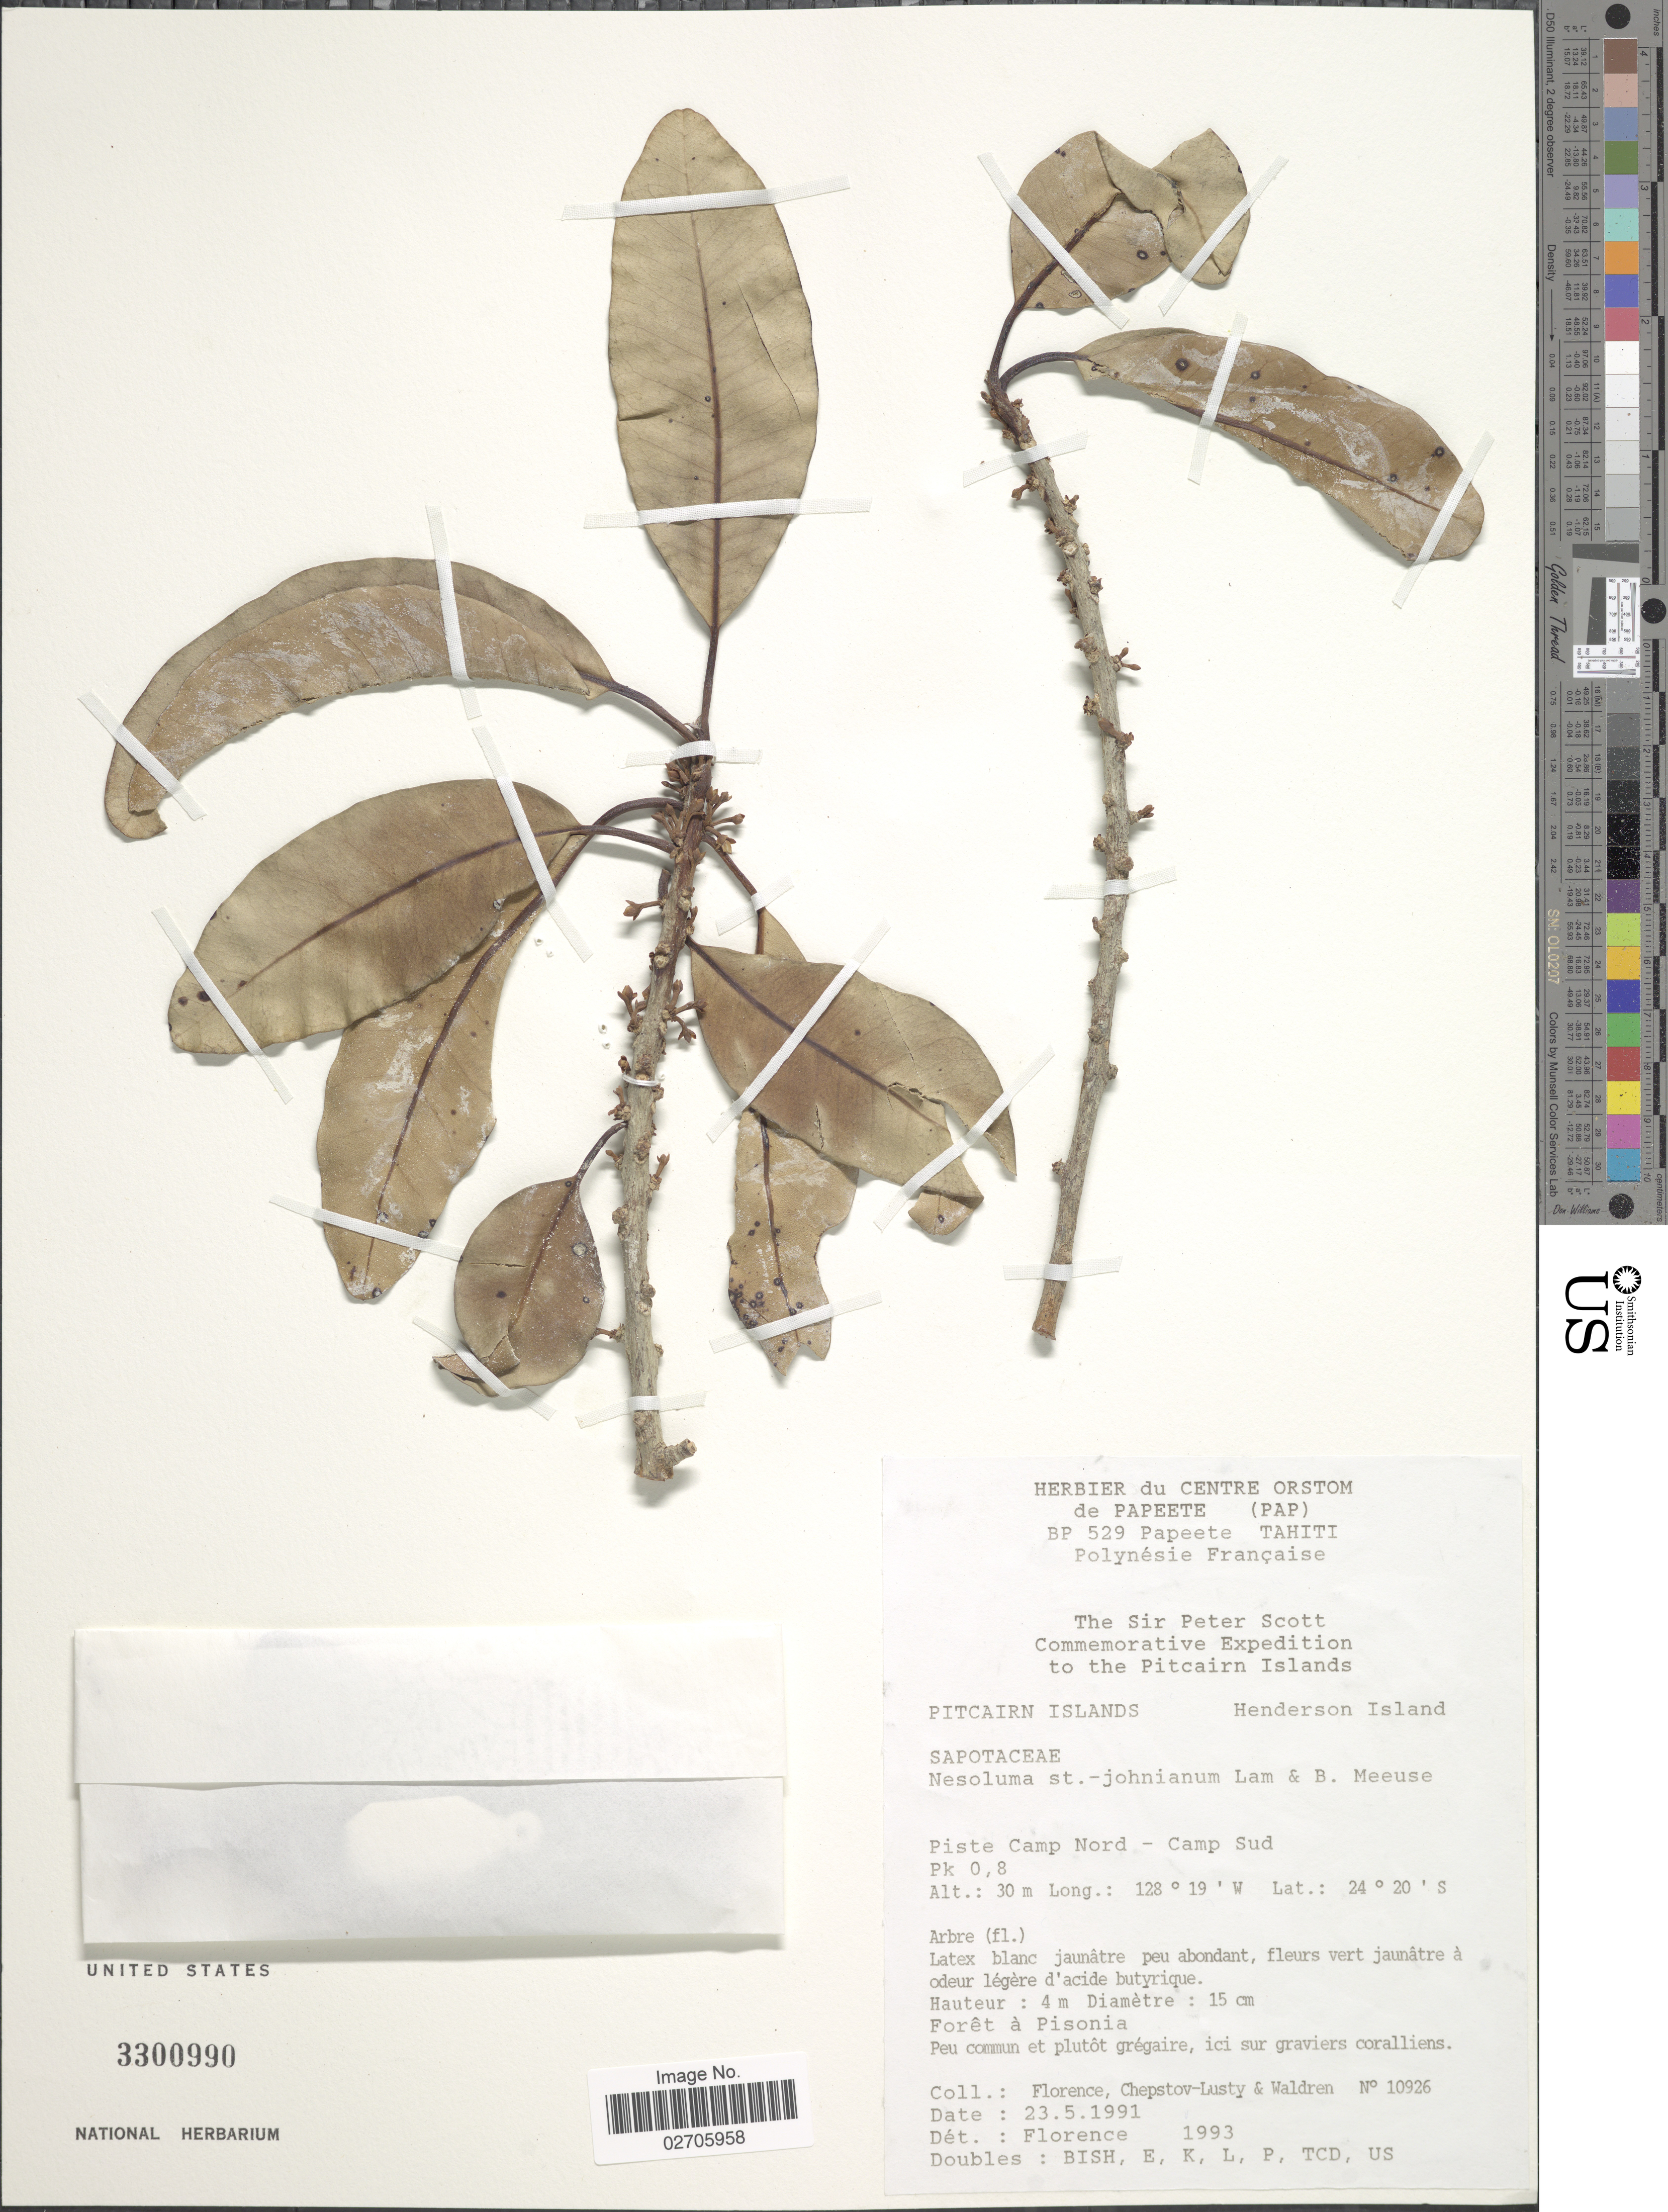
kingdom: Plantae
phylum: Tracheophyta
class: Magnoliopsida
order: Ericales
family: Sapotaceae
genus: Nesoluma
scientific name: Nesoluma st.-johnianum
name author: H.J. Lam & B. Meeuse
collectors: -. Florence, -. Chepstov-lusty & Waldren, --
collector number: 10926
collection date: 1991-05-23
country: Pitcairn Islands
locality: Henderson Island. Piste Camp Nord - Camp Sud. Pk 0,8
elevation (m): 30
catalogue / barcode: US 3300990